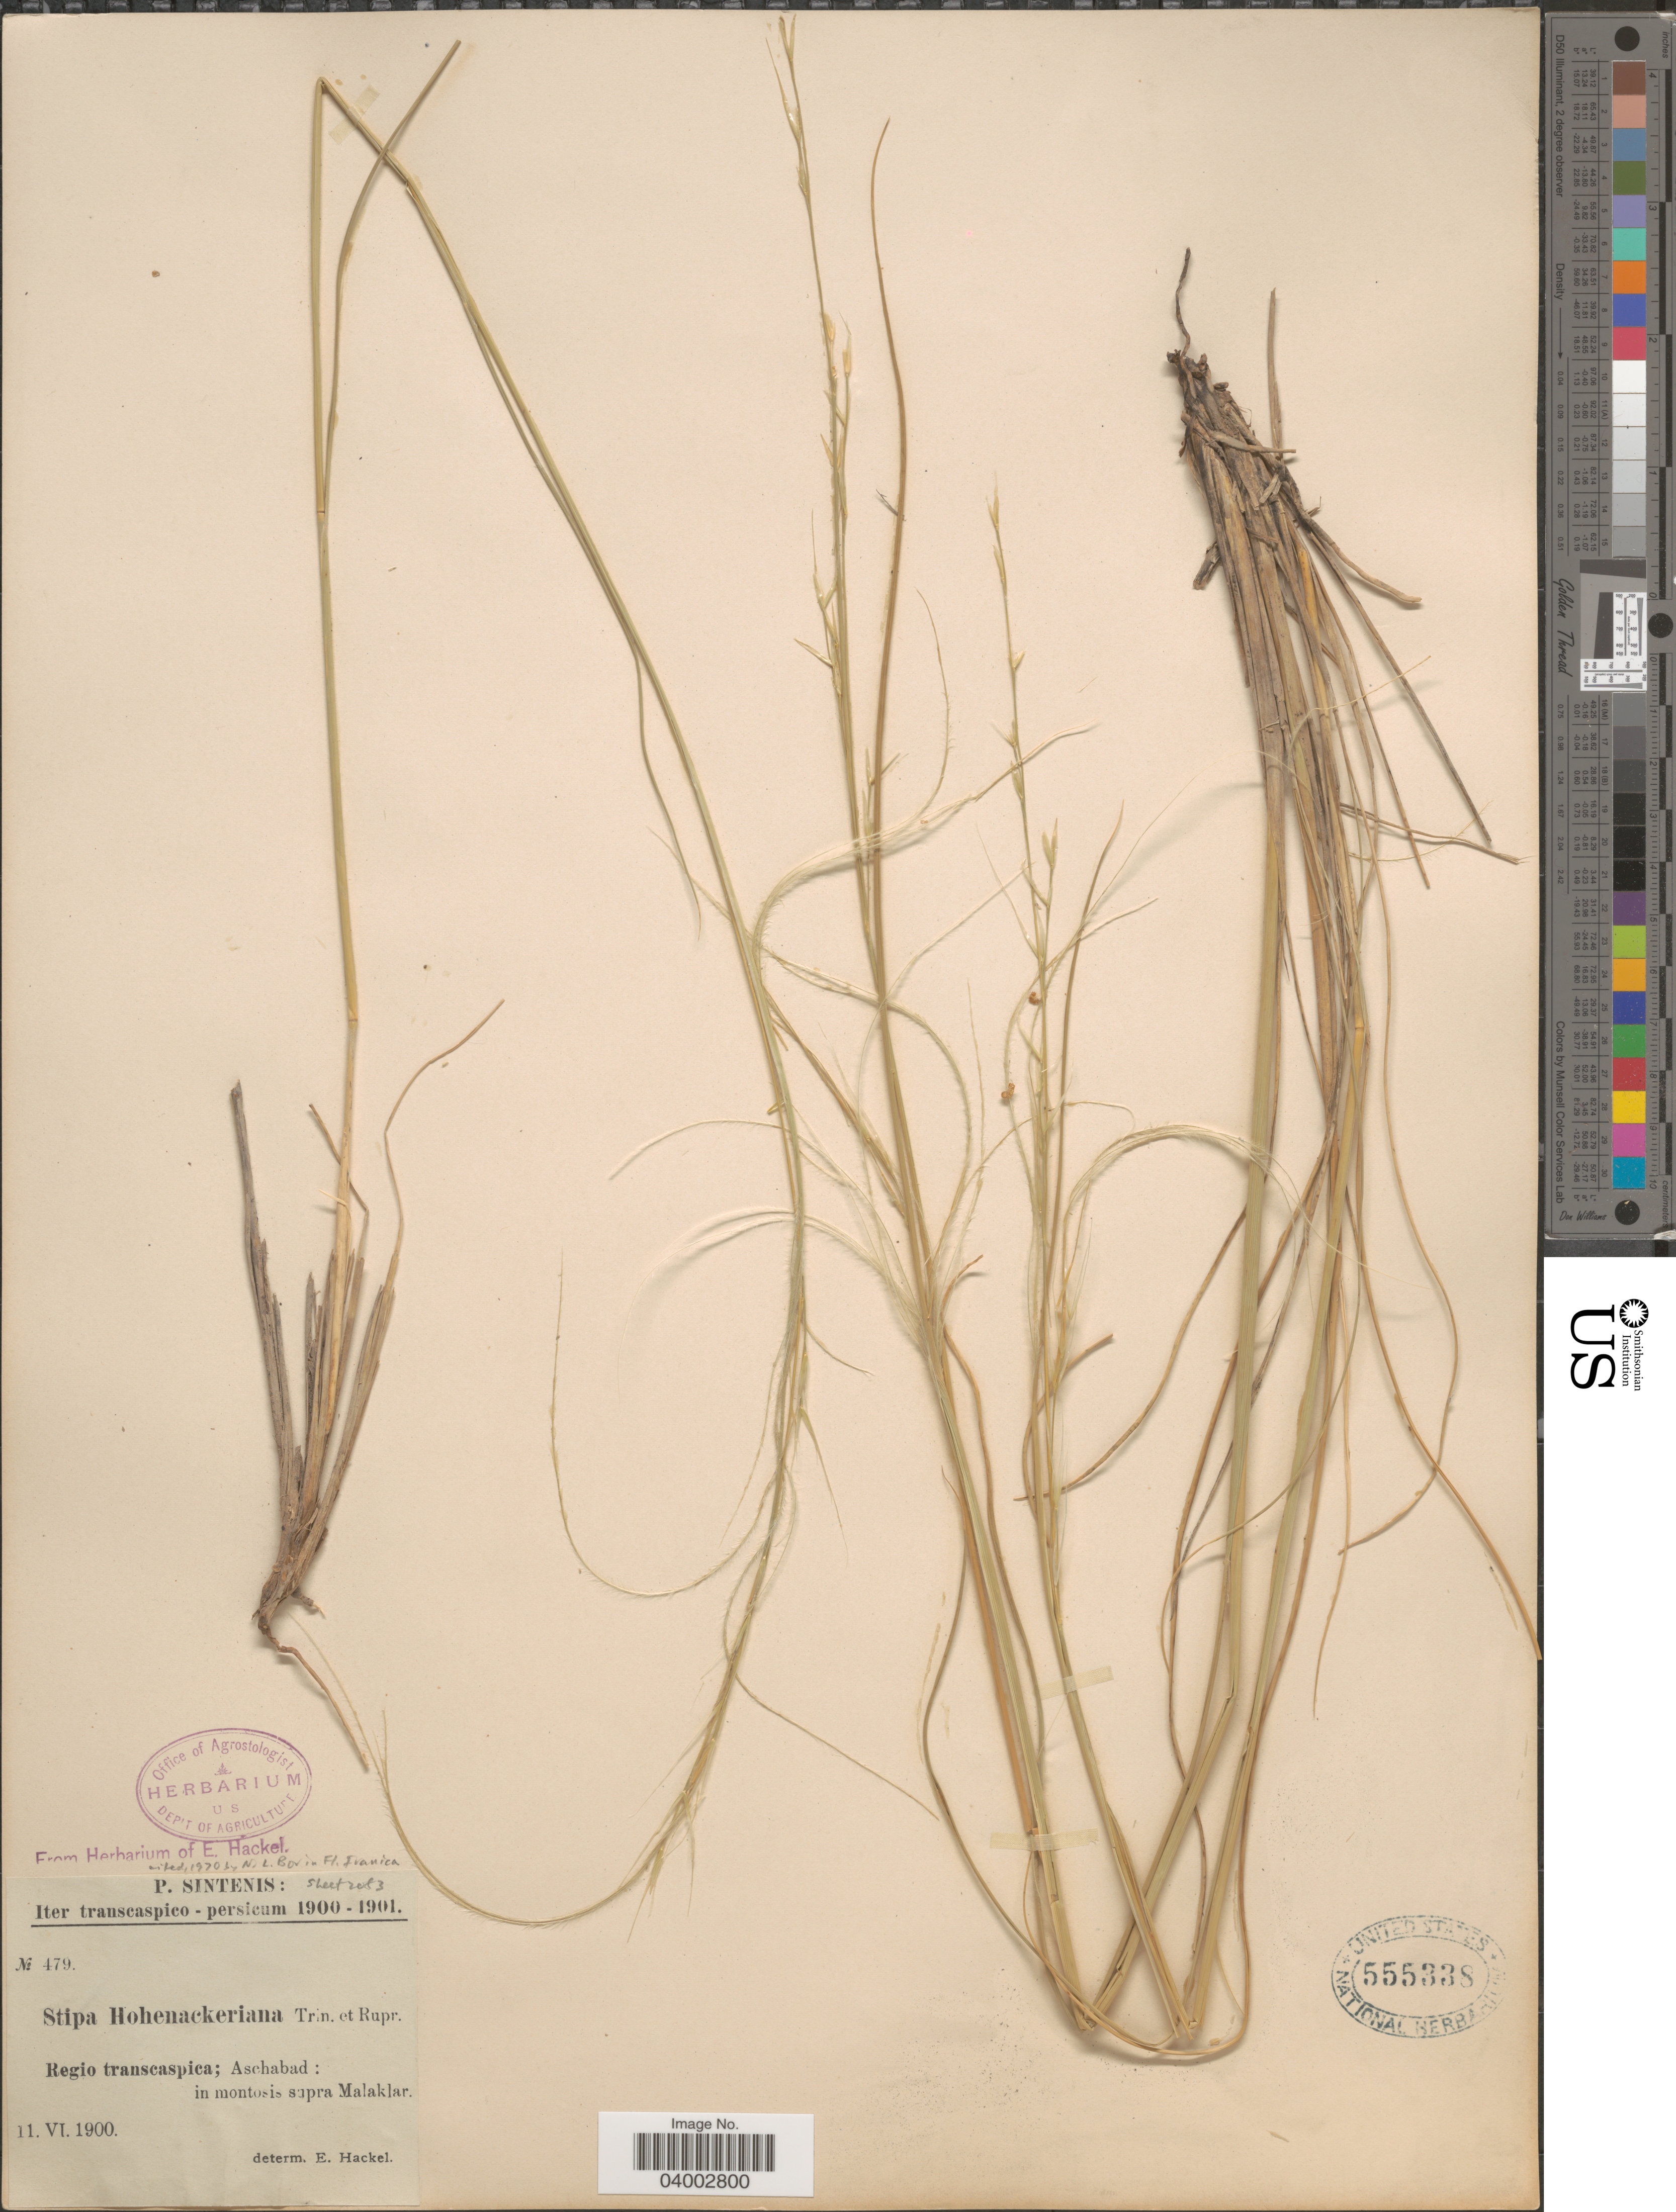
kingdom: Plantae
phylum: Tracheophyta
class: Liliopsida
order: Poales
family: Poaceae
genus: Stipa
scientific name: Stipa hohenackeriana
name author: Trin. & Rupr.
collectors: P. Sintenis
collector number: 479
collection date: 1900-06-11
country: Turkmenistan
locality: Iter transcaspico - persicum. Regio transcaspica; Aschabad; in montosis supra Malaklar.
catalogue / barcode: US 555338